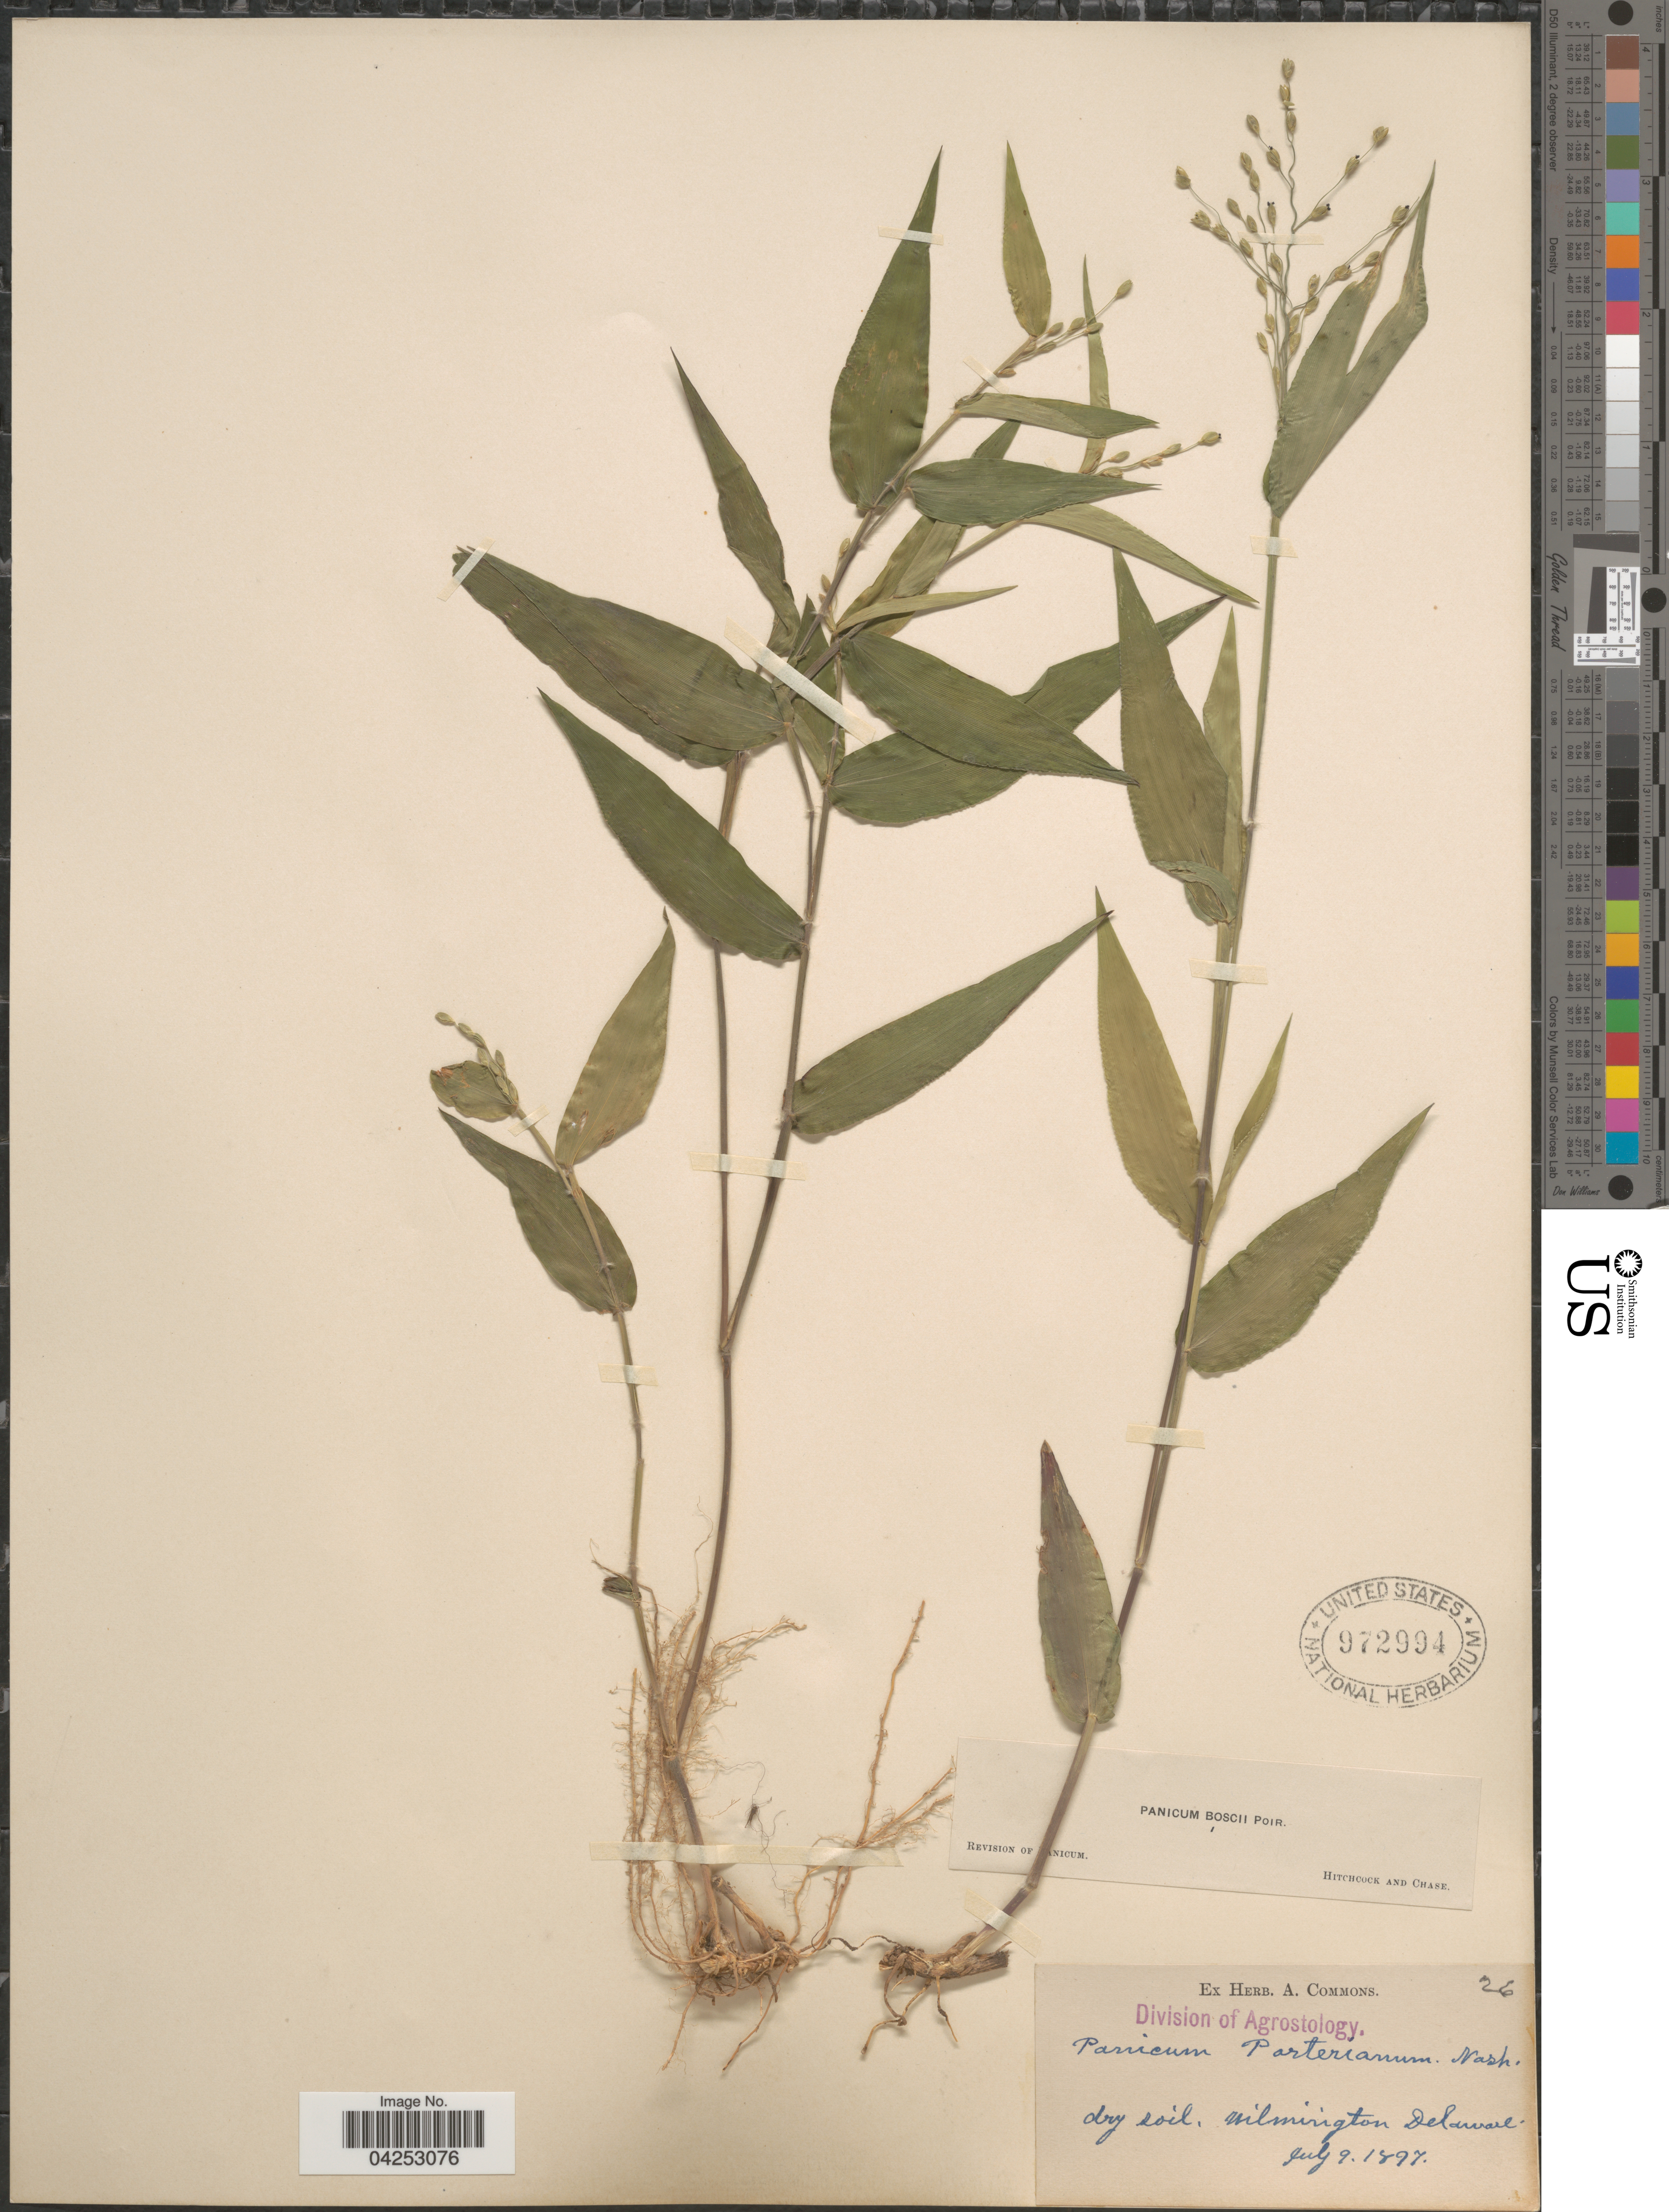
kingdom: Plantae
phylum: Tracheophyta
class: Liliopsida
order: Poales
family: Poaceae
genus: Dichanthelium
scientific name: Dichanthelium boscii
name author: (Poir.) Gould & C.A. Clark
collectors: ex herb. A. Commons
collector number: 26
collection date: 1897-07-09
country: United States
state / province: Delaware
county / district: New Castle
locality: Dry soil, Wilmington.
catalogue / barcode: US 972994